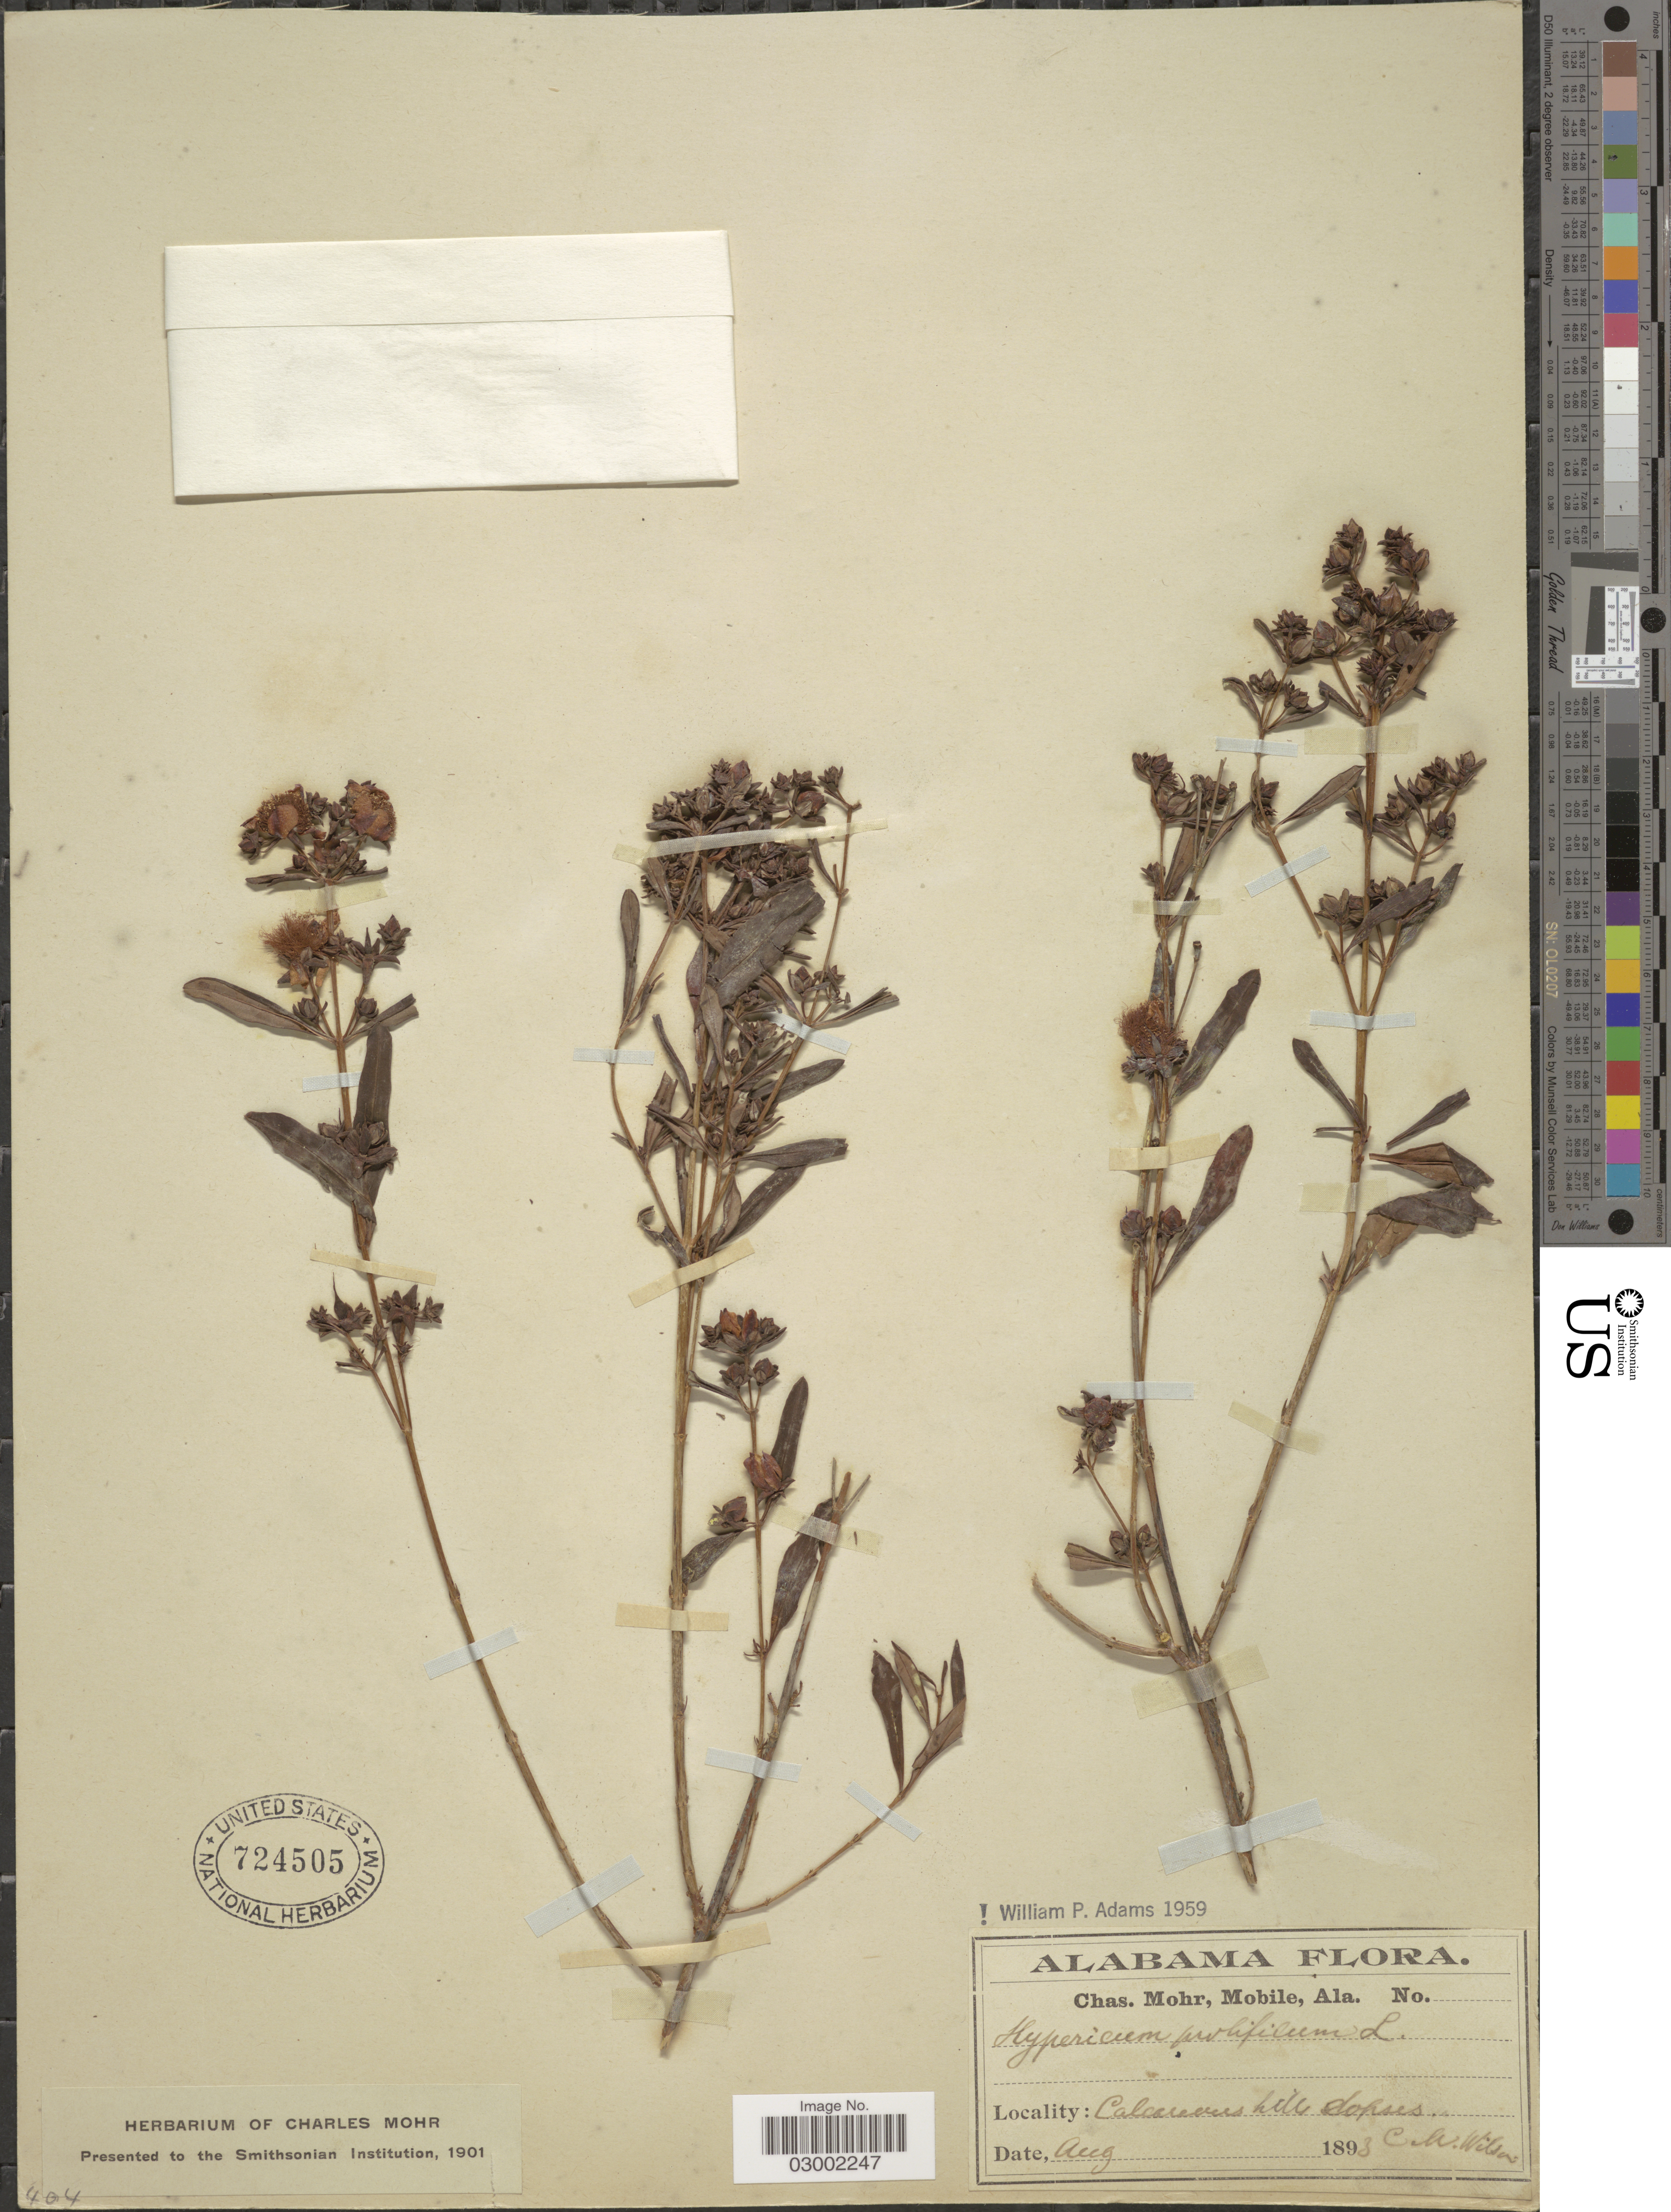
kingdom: Plantae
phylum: Tracheophyta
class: Magnoliopsida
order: Malpighiales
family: Hypericaceae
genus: Hypericum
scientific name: Hypericum prolificum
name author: L.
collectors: C. M. Wilson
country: United States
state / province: Alabama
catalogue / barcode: US 724505